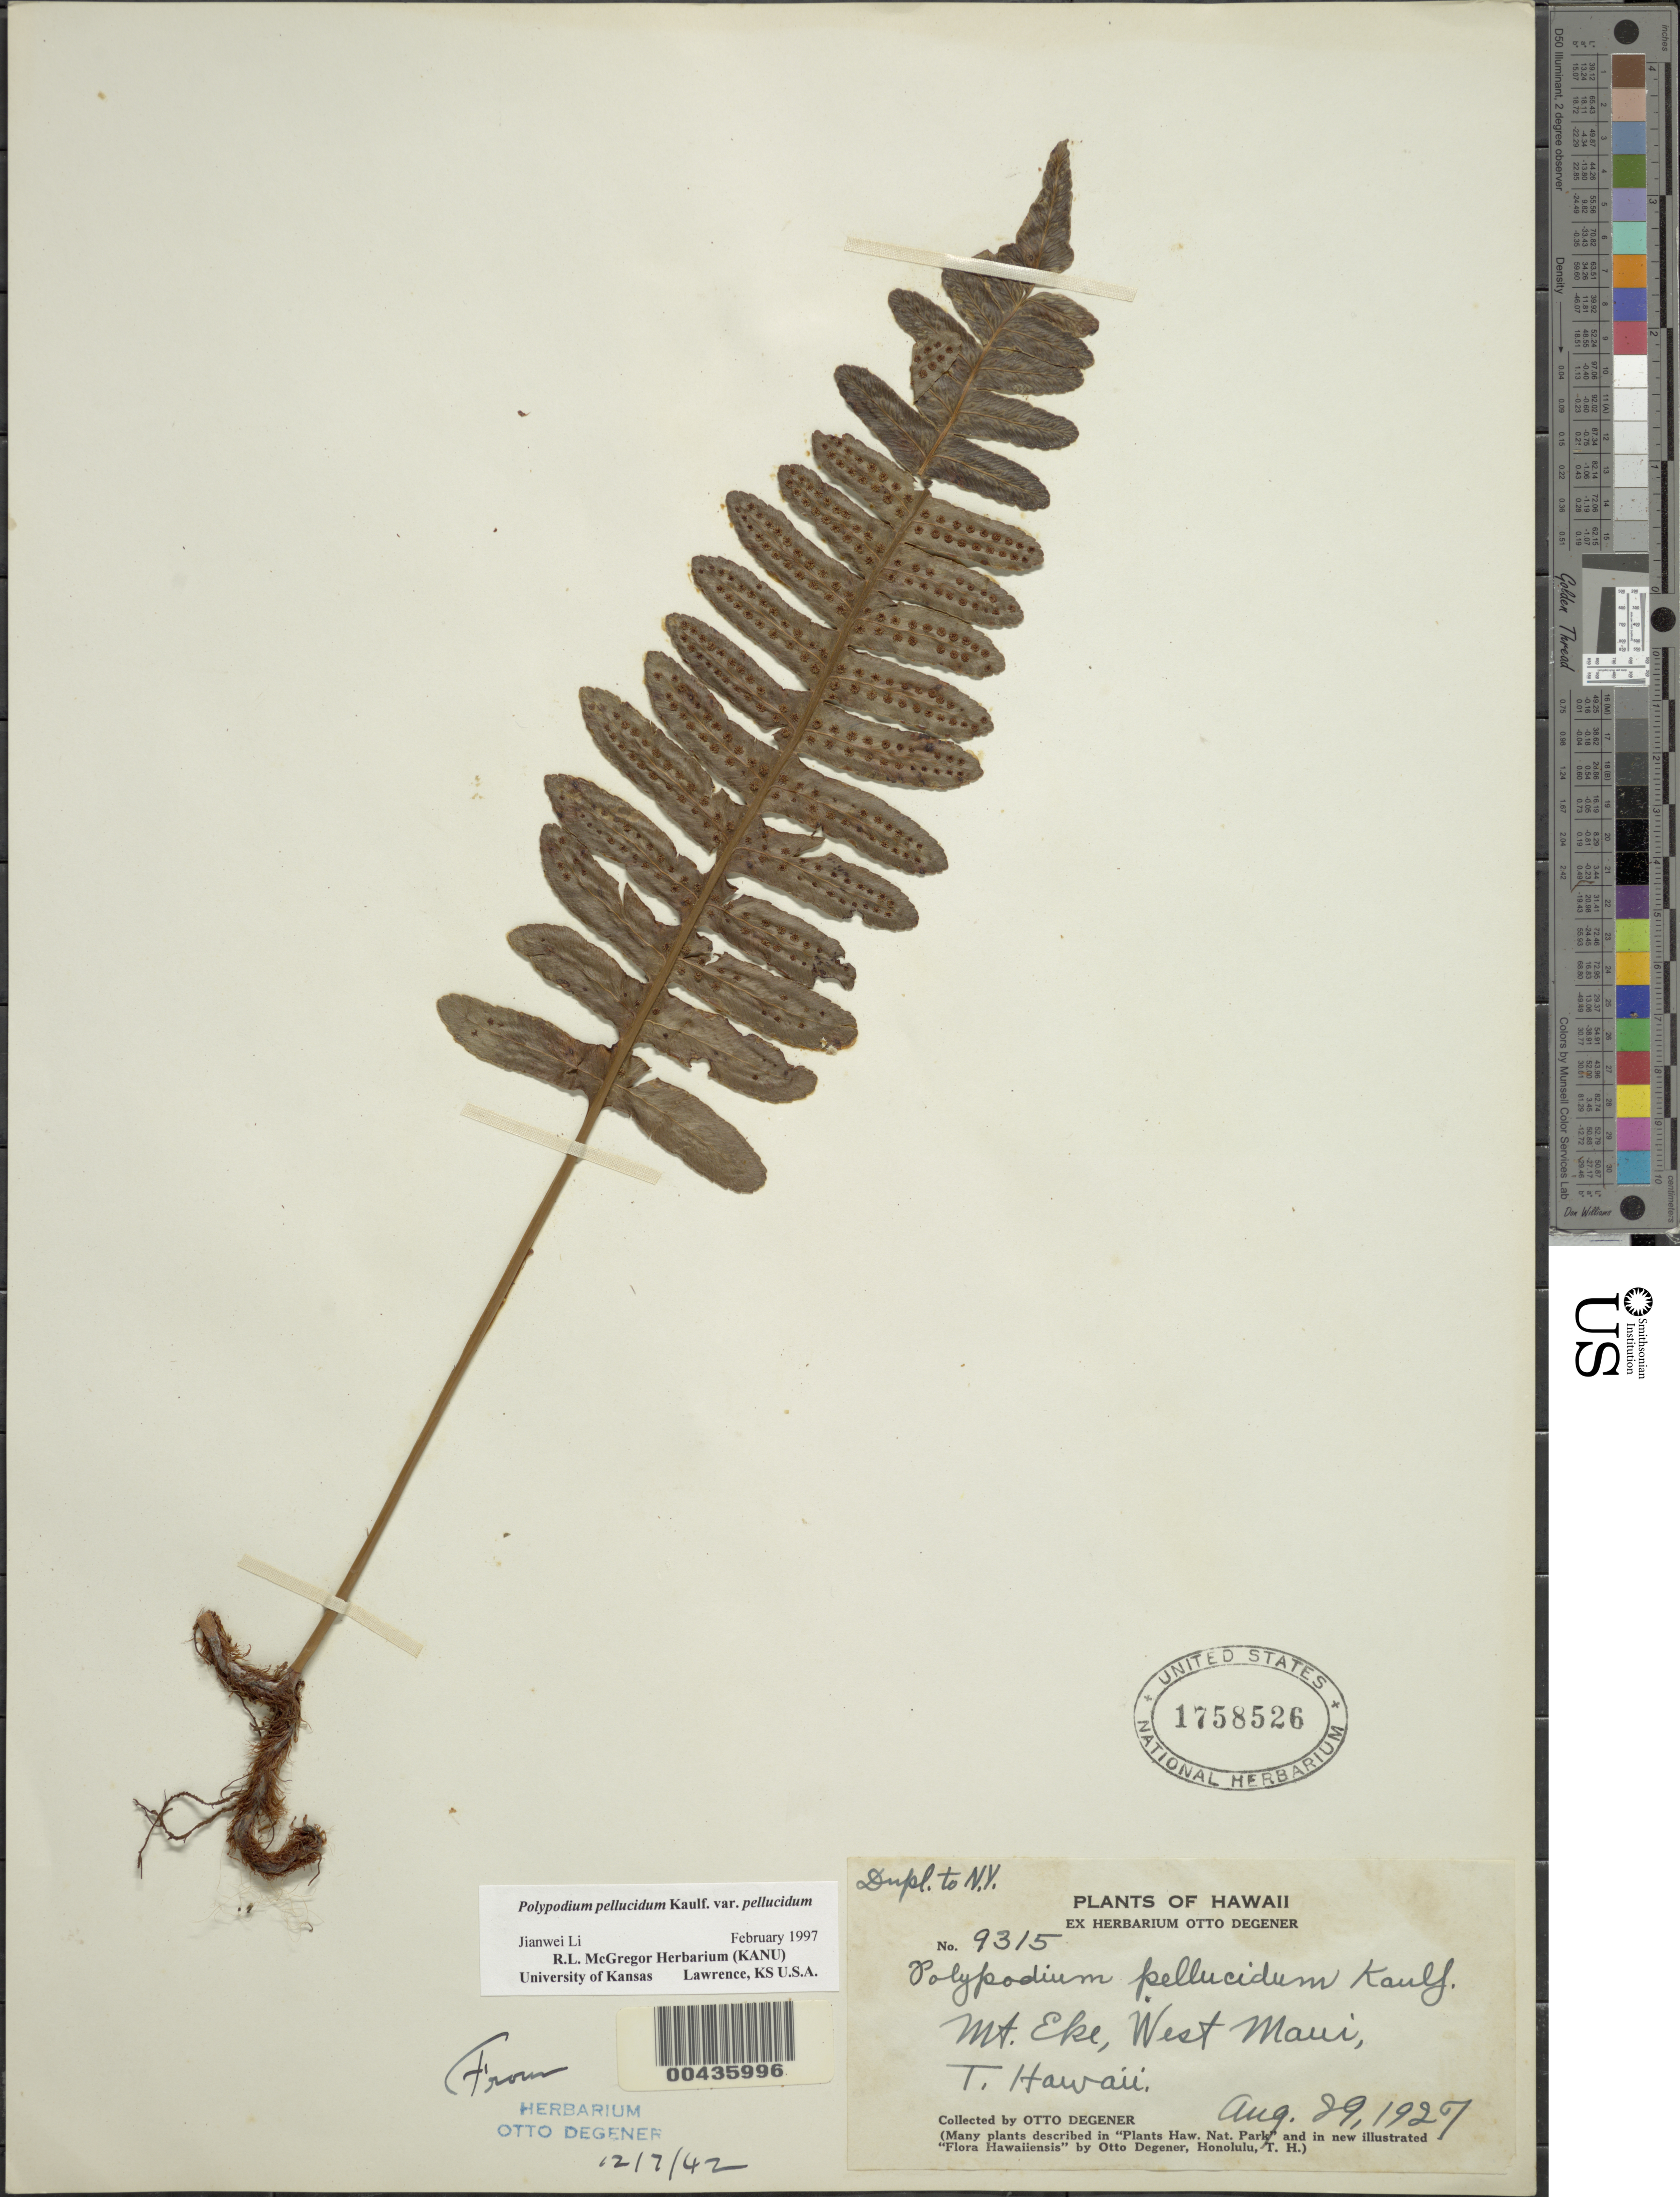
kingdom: Plantae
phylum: Tracheophyta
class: Polypodiopsida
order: Polypodiales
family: Polypodiaceae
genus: Polypodium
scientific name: Polypodium pellucidum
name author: Kaulf.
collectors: O. Degener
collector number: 9315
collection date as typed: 29 Aug 1927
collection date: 1927-08-29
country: United States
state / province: Hawaii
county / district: Maui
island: Maui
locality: Mt. Eke, W Maui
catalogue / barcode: US 1758526